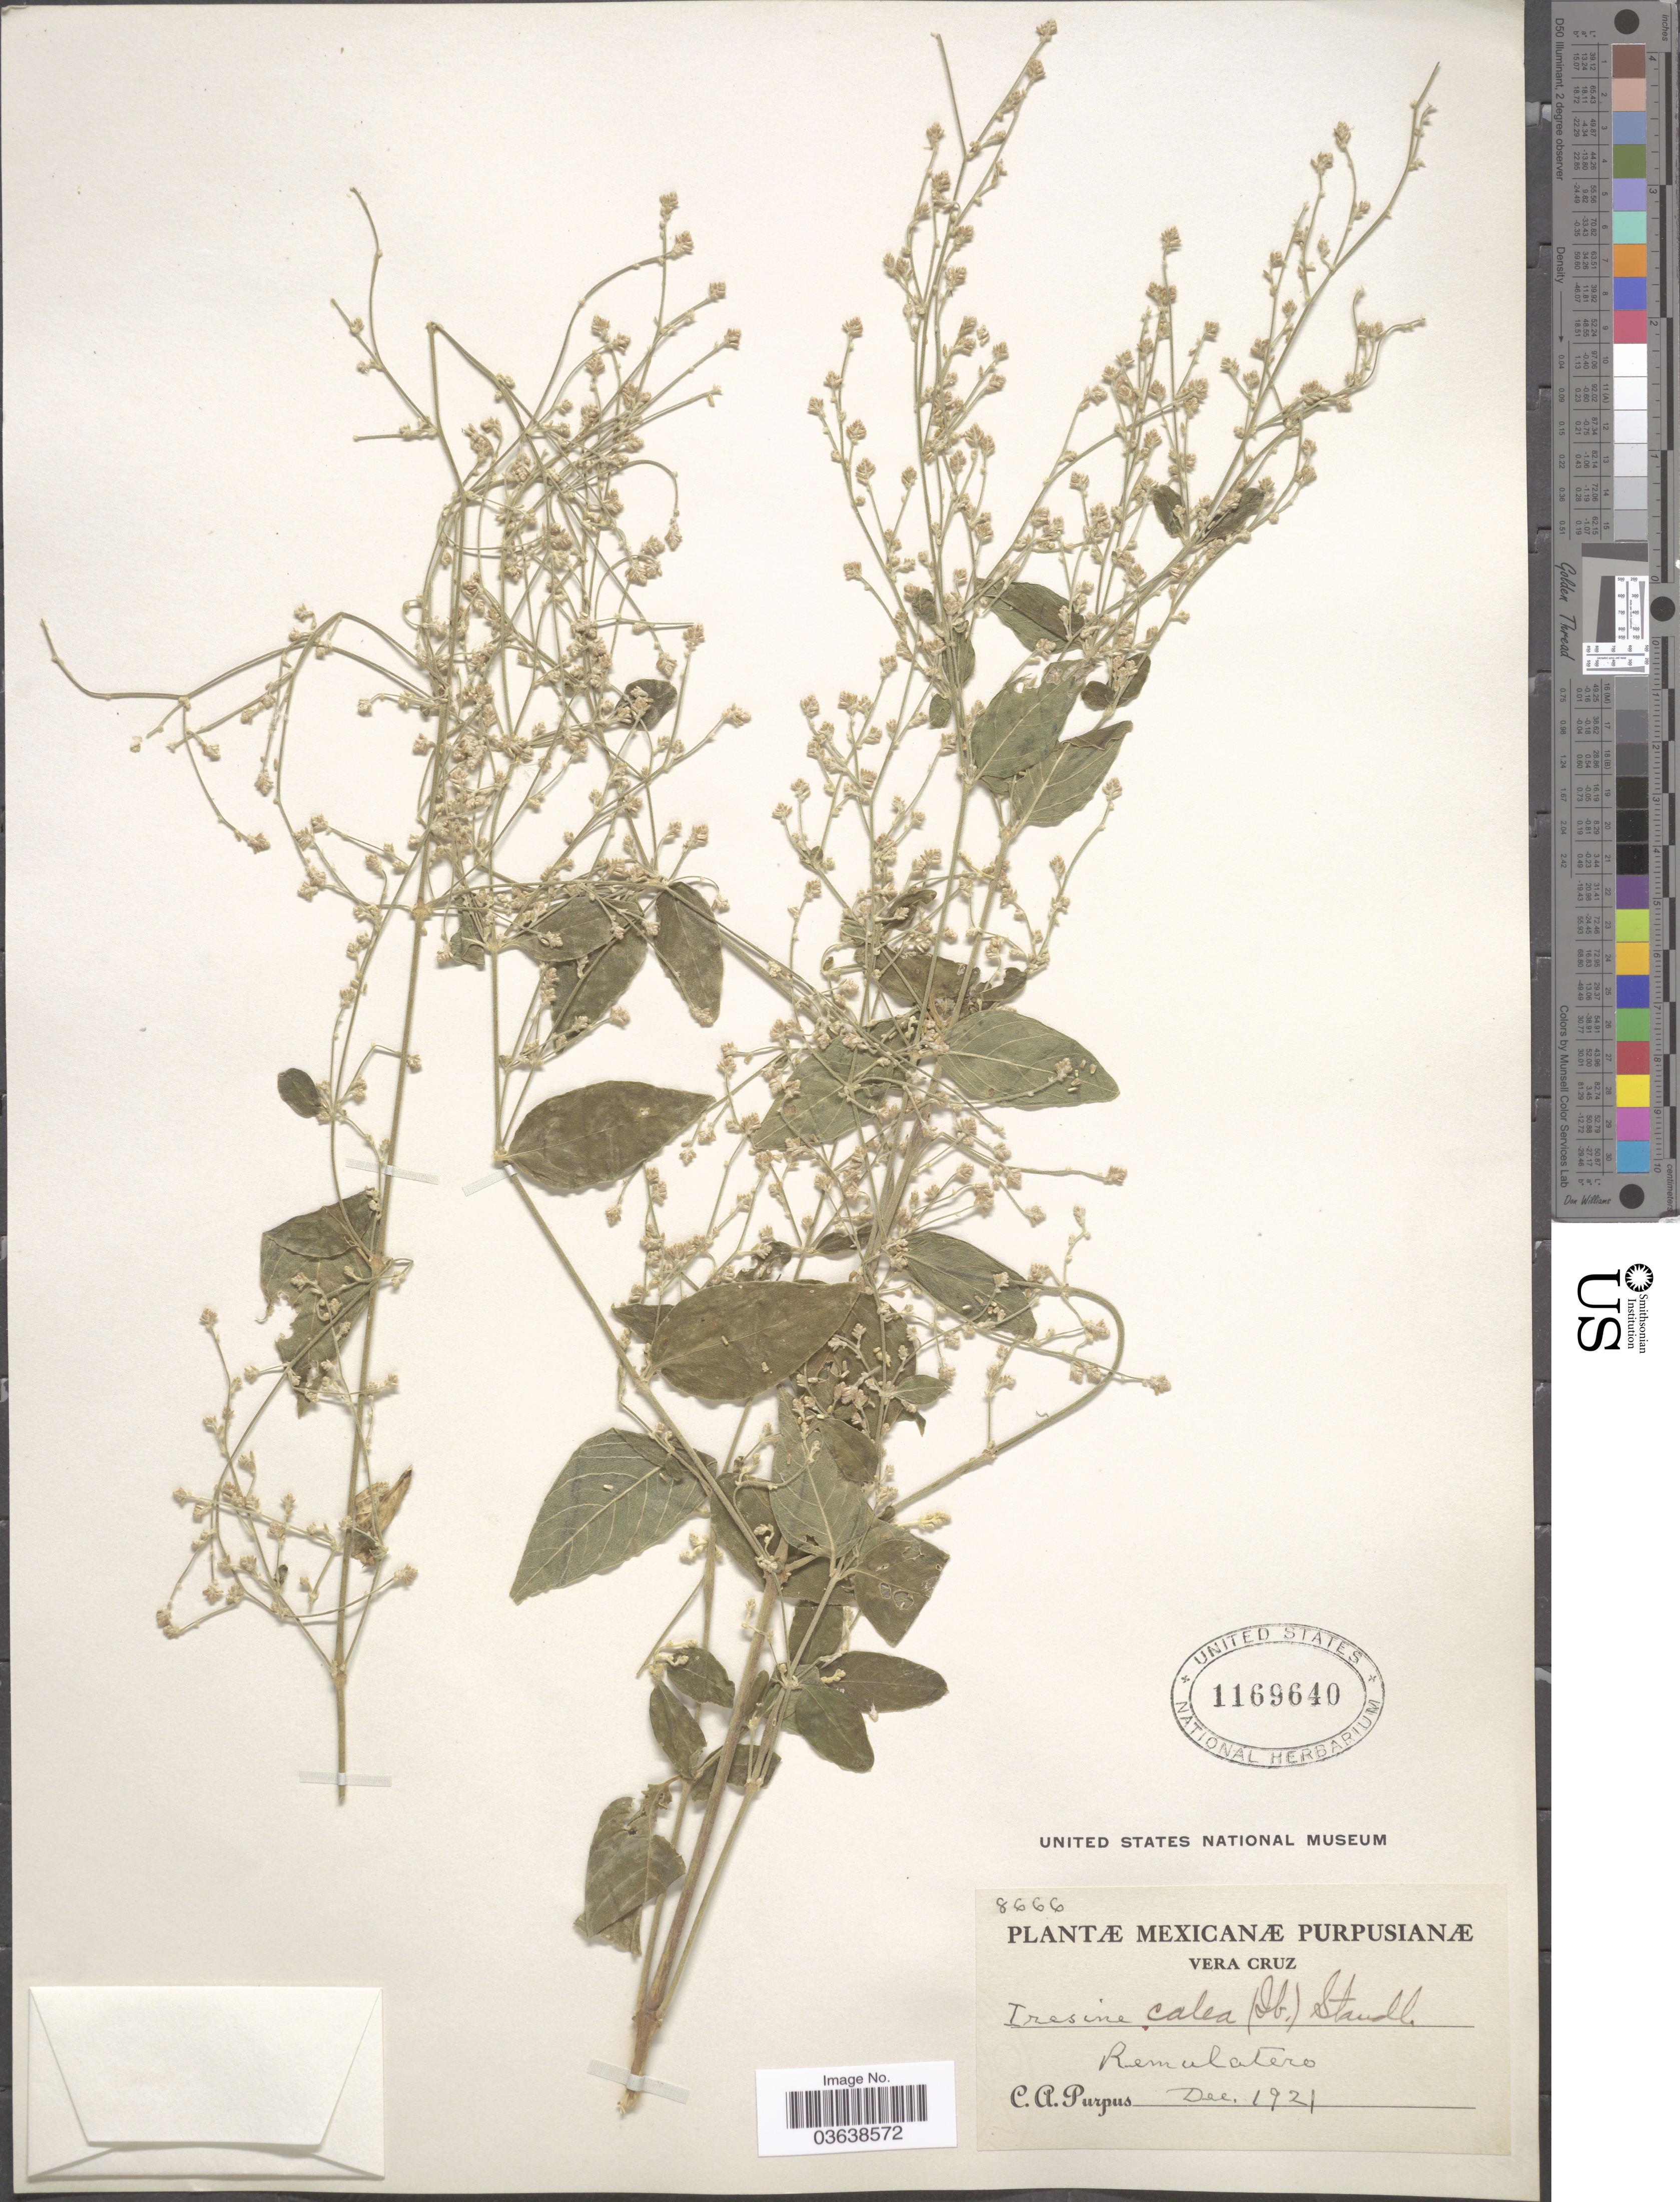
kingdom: Plantae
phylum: Tracheophyta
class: Magnoliopsida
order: Caryophyllales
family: Amaranthaceae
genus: Iresine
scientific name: Iresine calea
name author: (Ibáñez) Standl.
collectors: C. A. Purpus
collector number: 8666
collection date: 1921-12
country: Mexico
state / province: Veracruz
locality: Vera Cruz. Remulatero.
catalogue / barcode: US 1169640